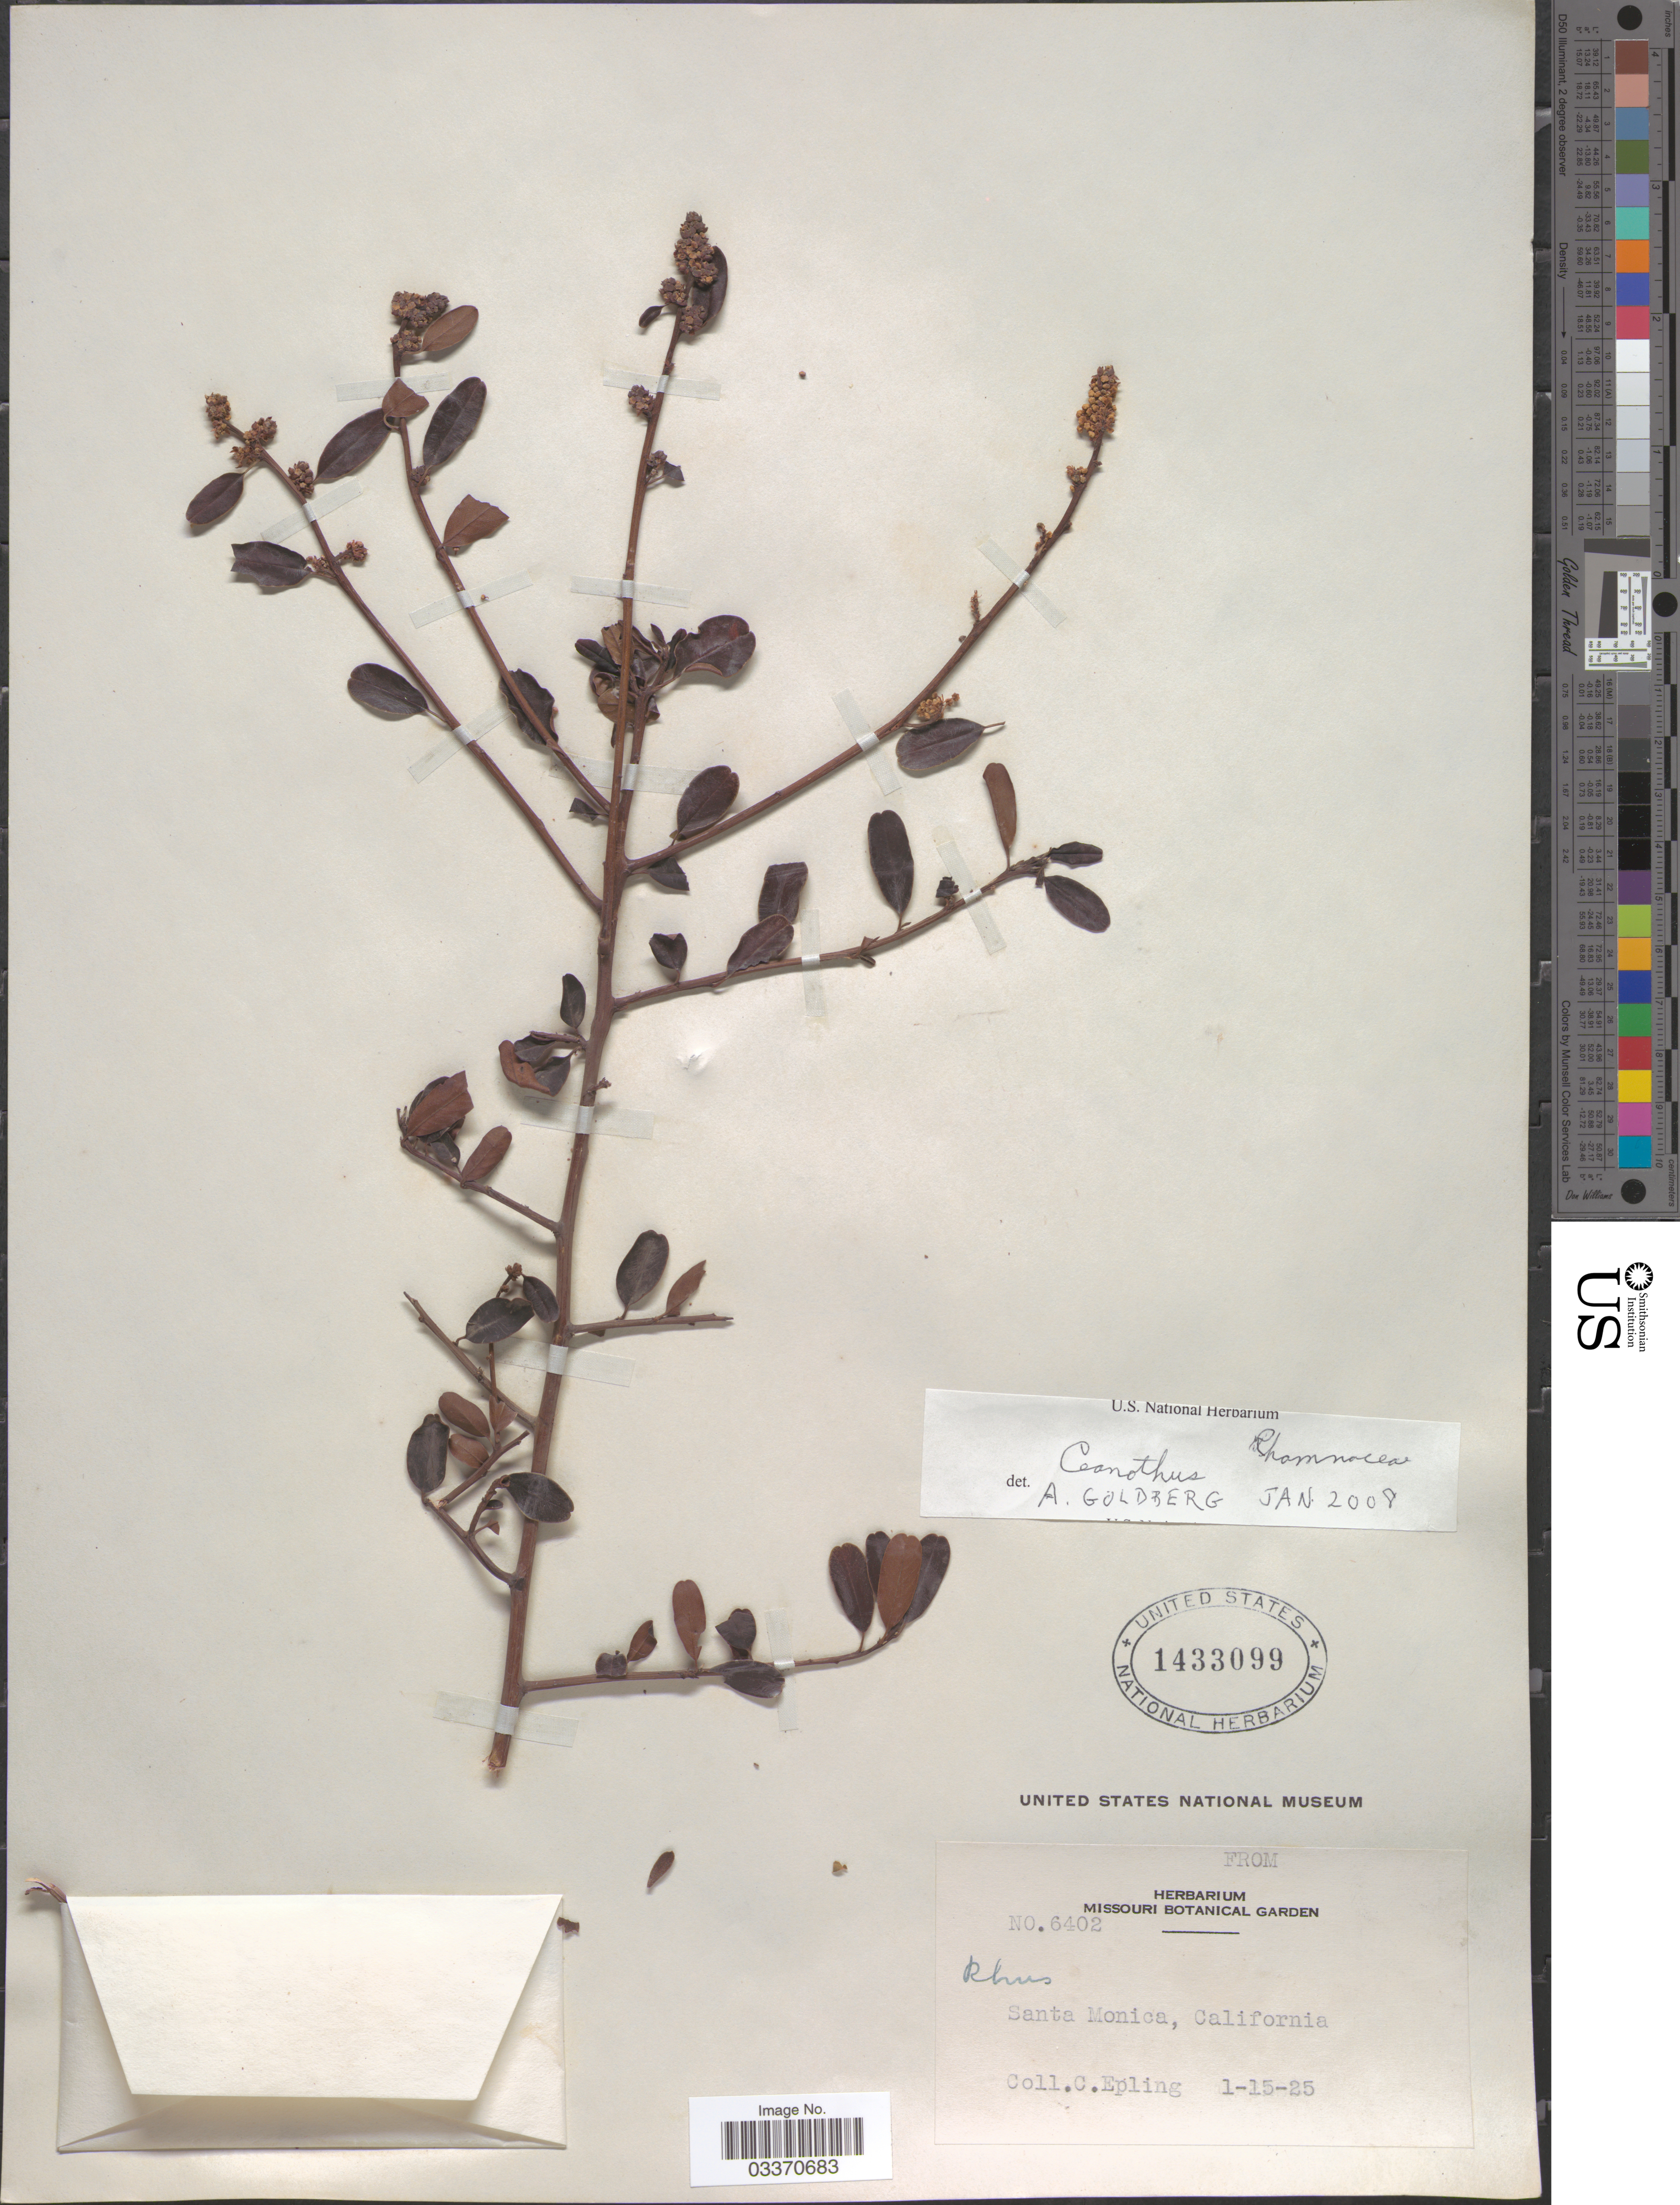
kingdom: Plantae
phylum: Tracheophyta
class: Magnoliopsida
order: Rosales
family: Rhamnaceae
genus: Ceanothus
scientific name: Ceanothus sp.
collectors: C. C. Epling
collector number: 6402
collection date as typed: Transcribed d/m/y: 15/1/25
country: United States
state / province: California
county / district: Los Angeles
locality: Santa Monica.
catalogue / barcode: US 1433099